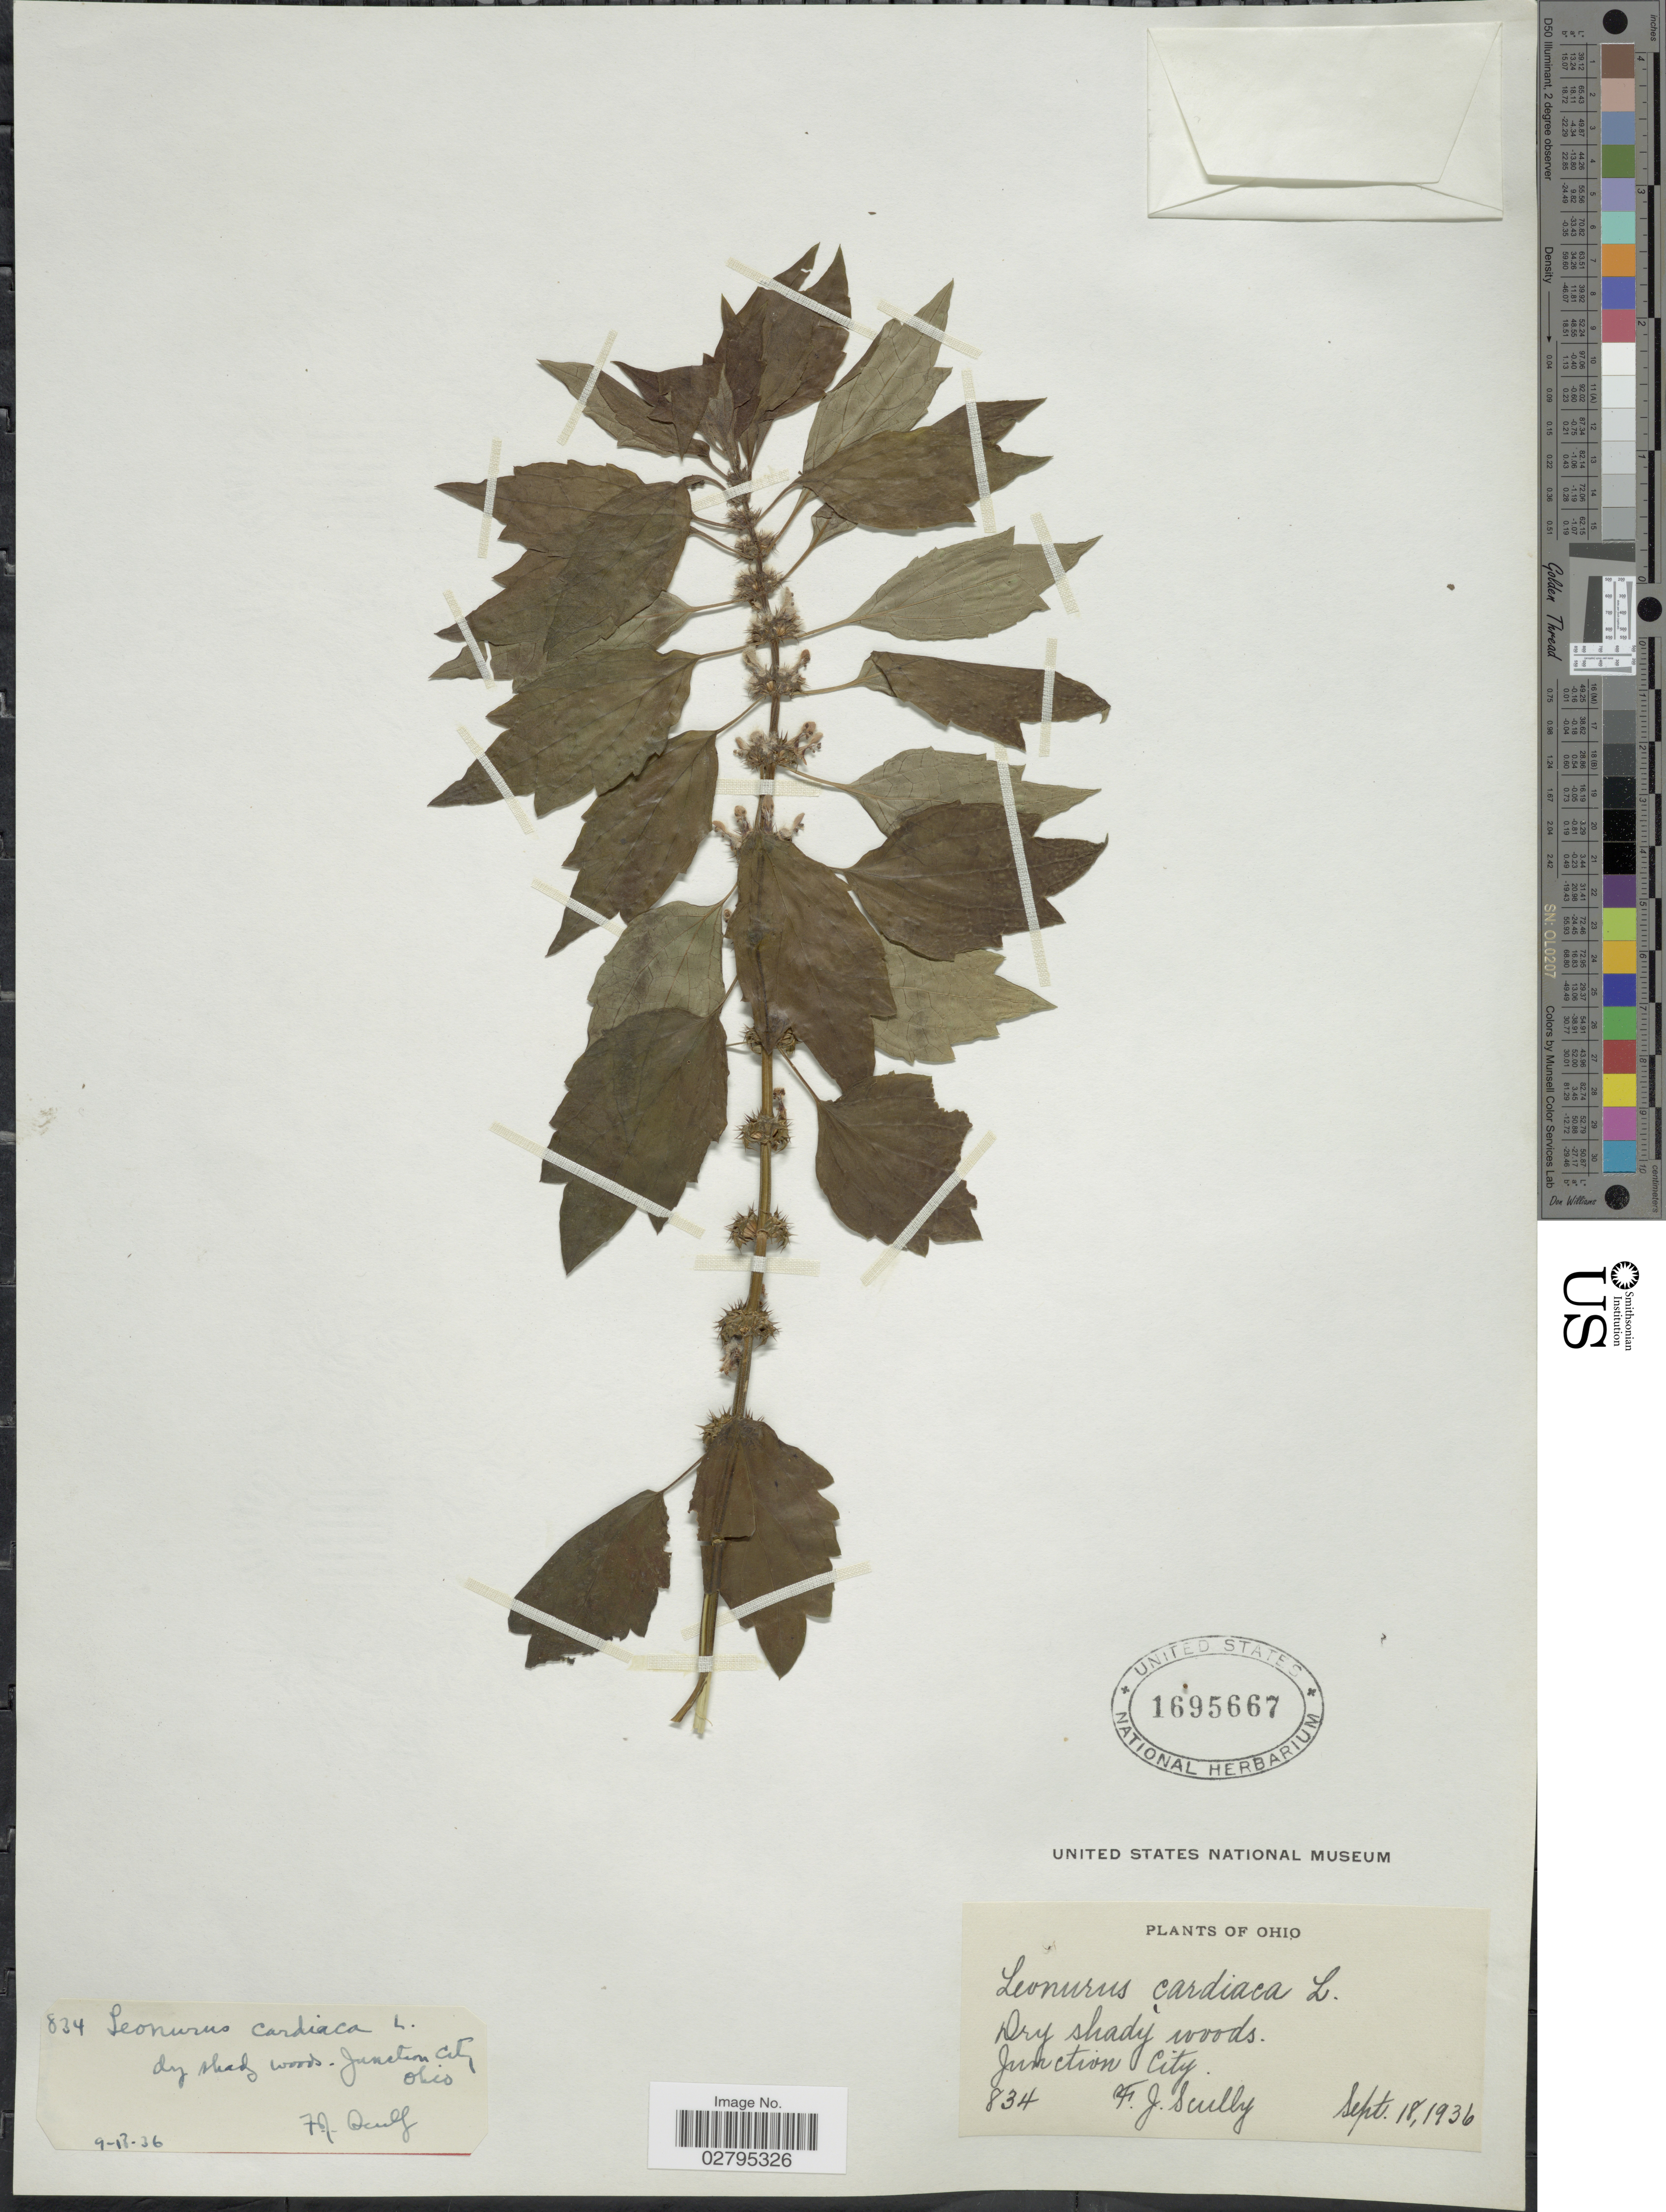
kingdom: Plantae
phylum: Tracheophyta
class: Magnoliopsida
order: Lamiales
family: Lamiaceae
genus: Leonurus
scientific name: Leonurus cardiaca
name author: L.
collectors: F. Scully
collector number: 834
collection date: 1936-09-18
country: United States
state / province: Ohio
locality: Junction City.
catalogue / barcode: US 1695667